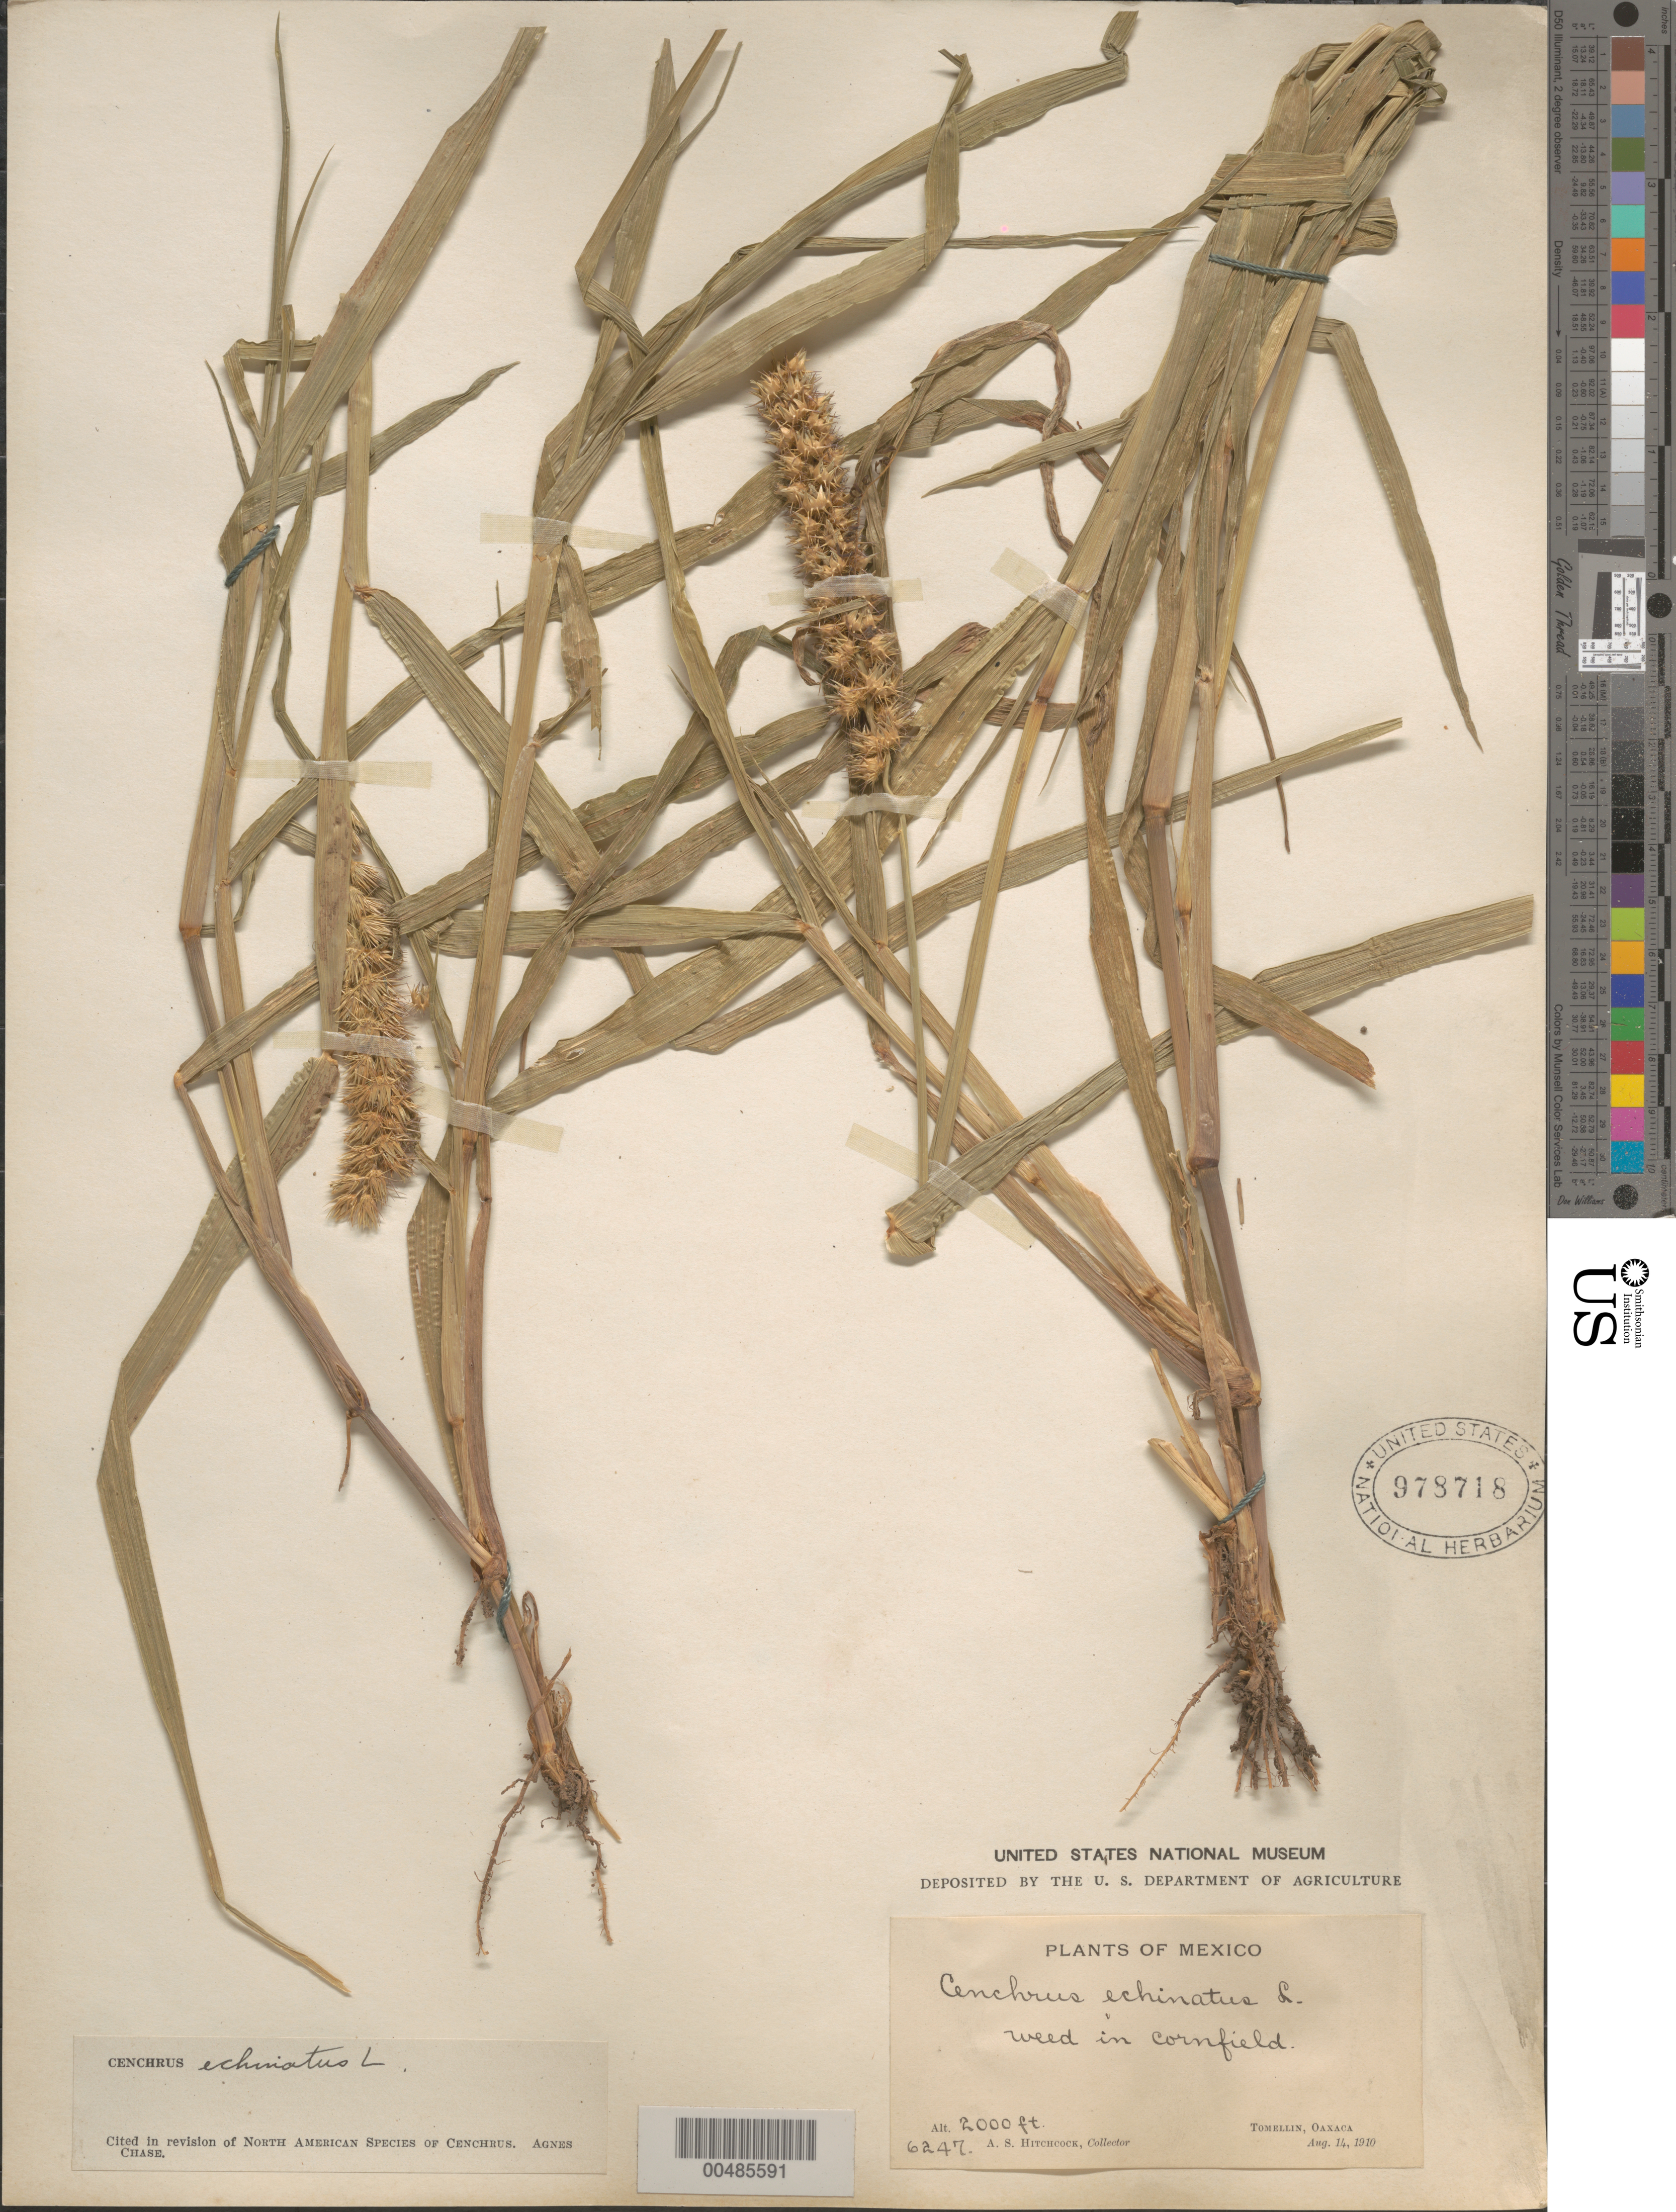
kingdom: Plantae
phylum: Tracheophyta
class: Liliopsida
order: Poales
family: Poaceae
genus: Cenchrus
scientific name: Cenchrus echinatus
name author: L.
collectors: A. S. Hitchcock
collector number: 6247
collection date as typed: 14 Aug 1910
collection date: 1910-08-14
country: Mexico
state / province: Oaxaca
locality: Tomellin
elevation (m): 610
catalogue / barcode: US 978718